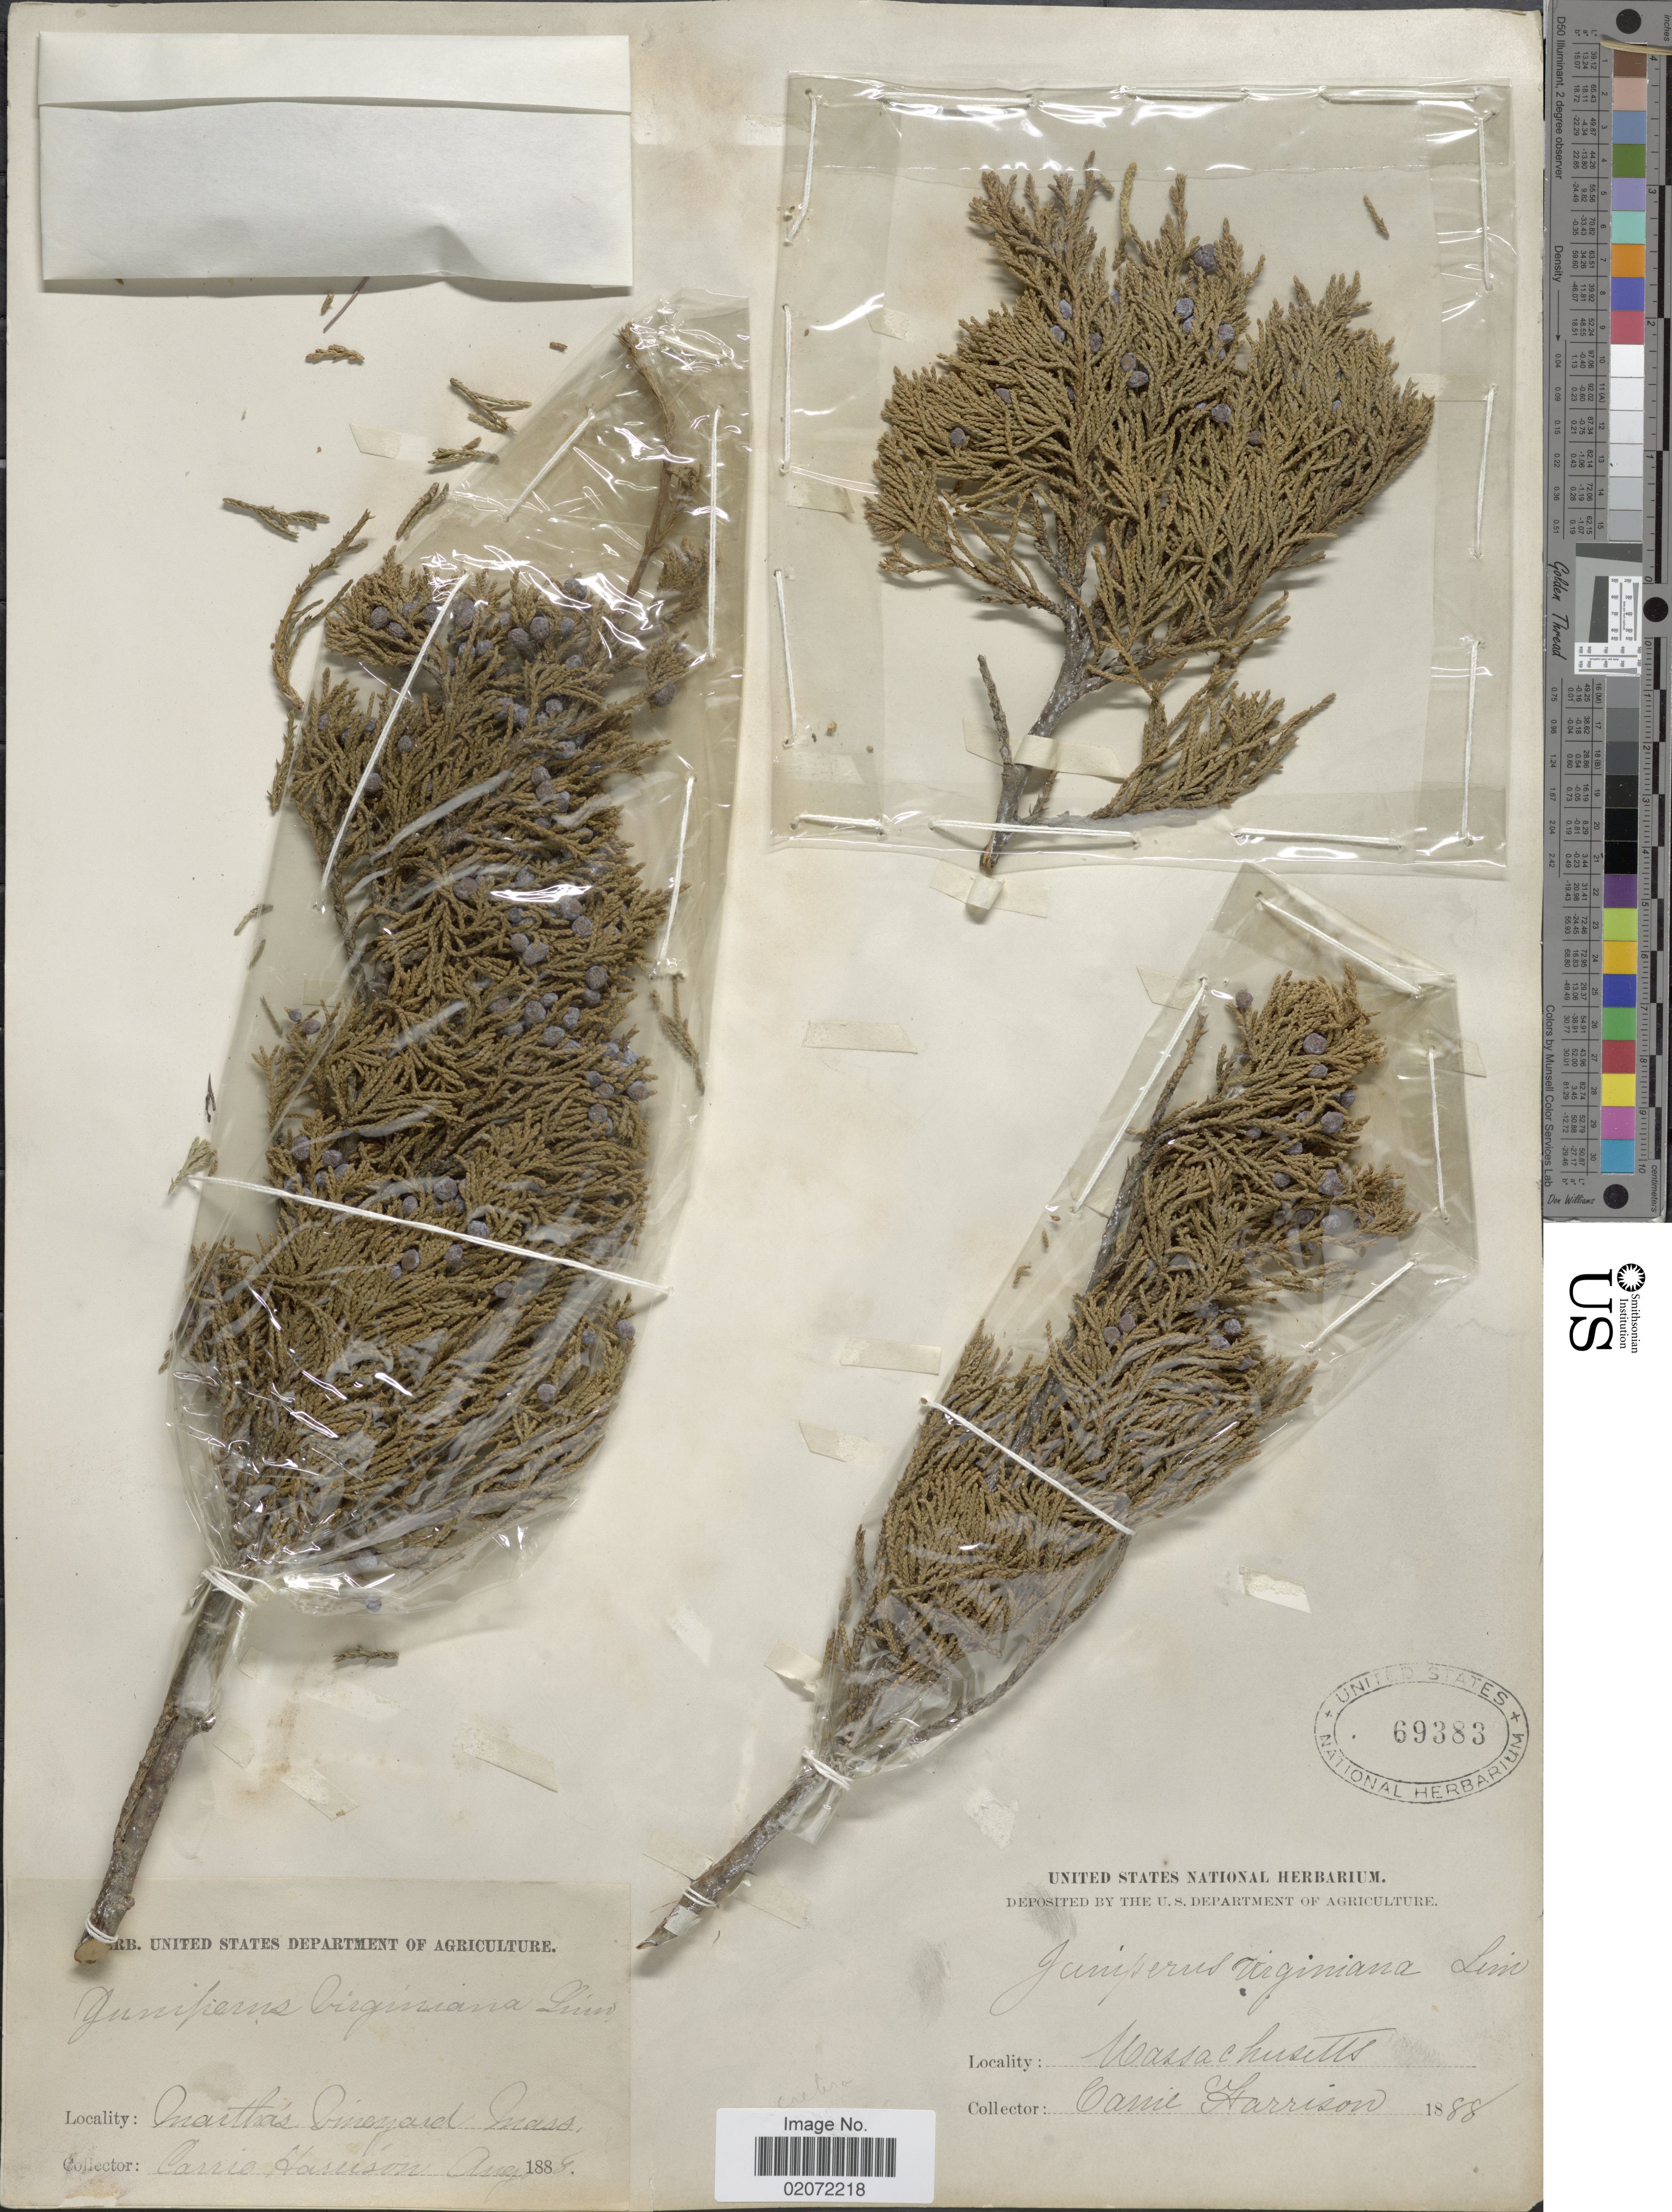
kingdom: Plantae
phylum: Tracheophyta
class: Pinopsida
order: Pinales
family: Cupressaceae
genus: Juniperus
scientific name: Juniperus virginiana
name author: L.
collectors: C. Harrison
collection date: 1888-08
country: United States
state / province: Massachusetts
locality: Martha's Vineyard, Mass.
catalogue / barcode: US 69383